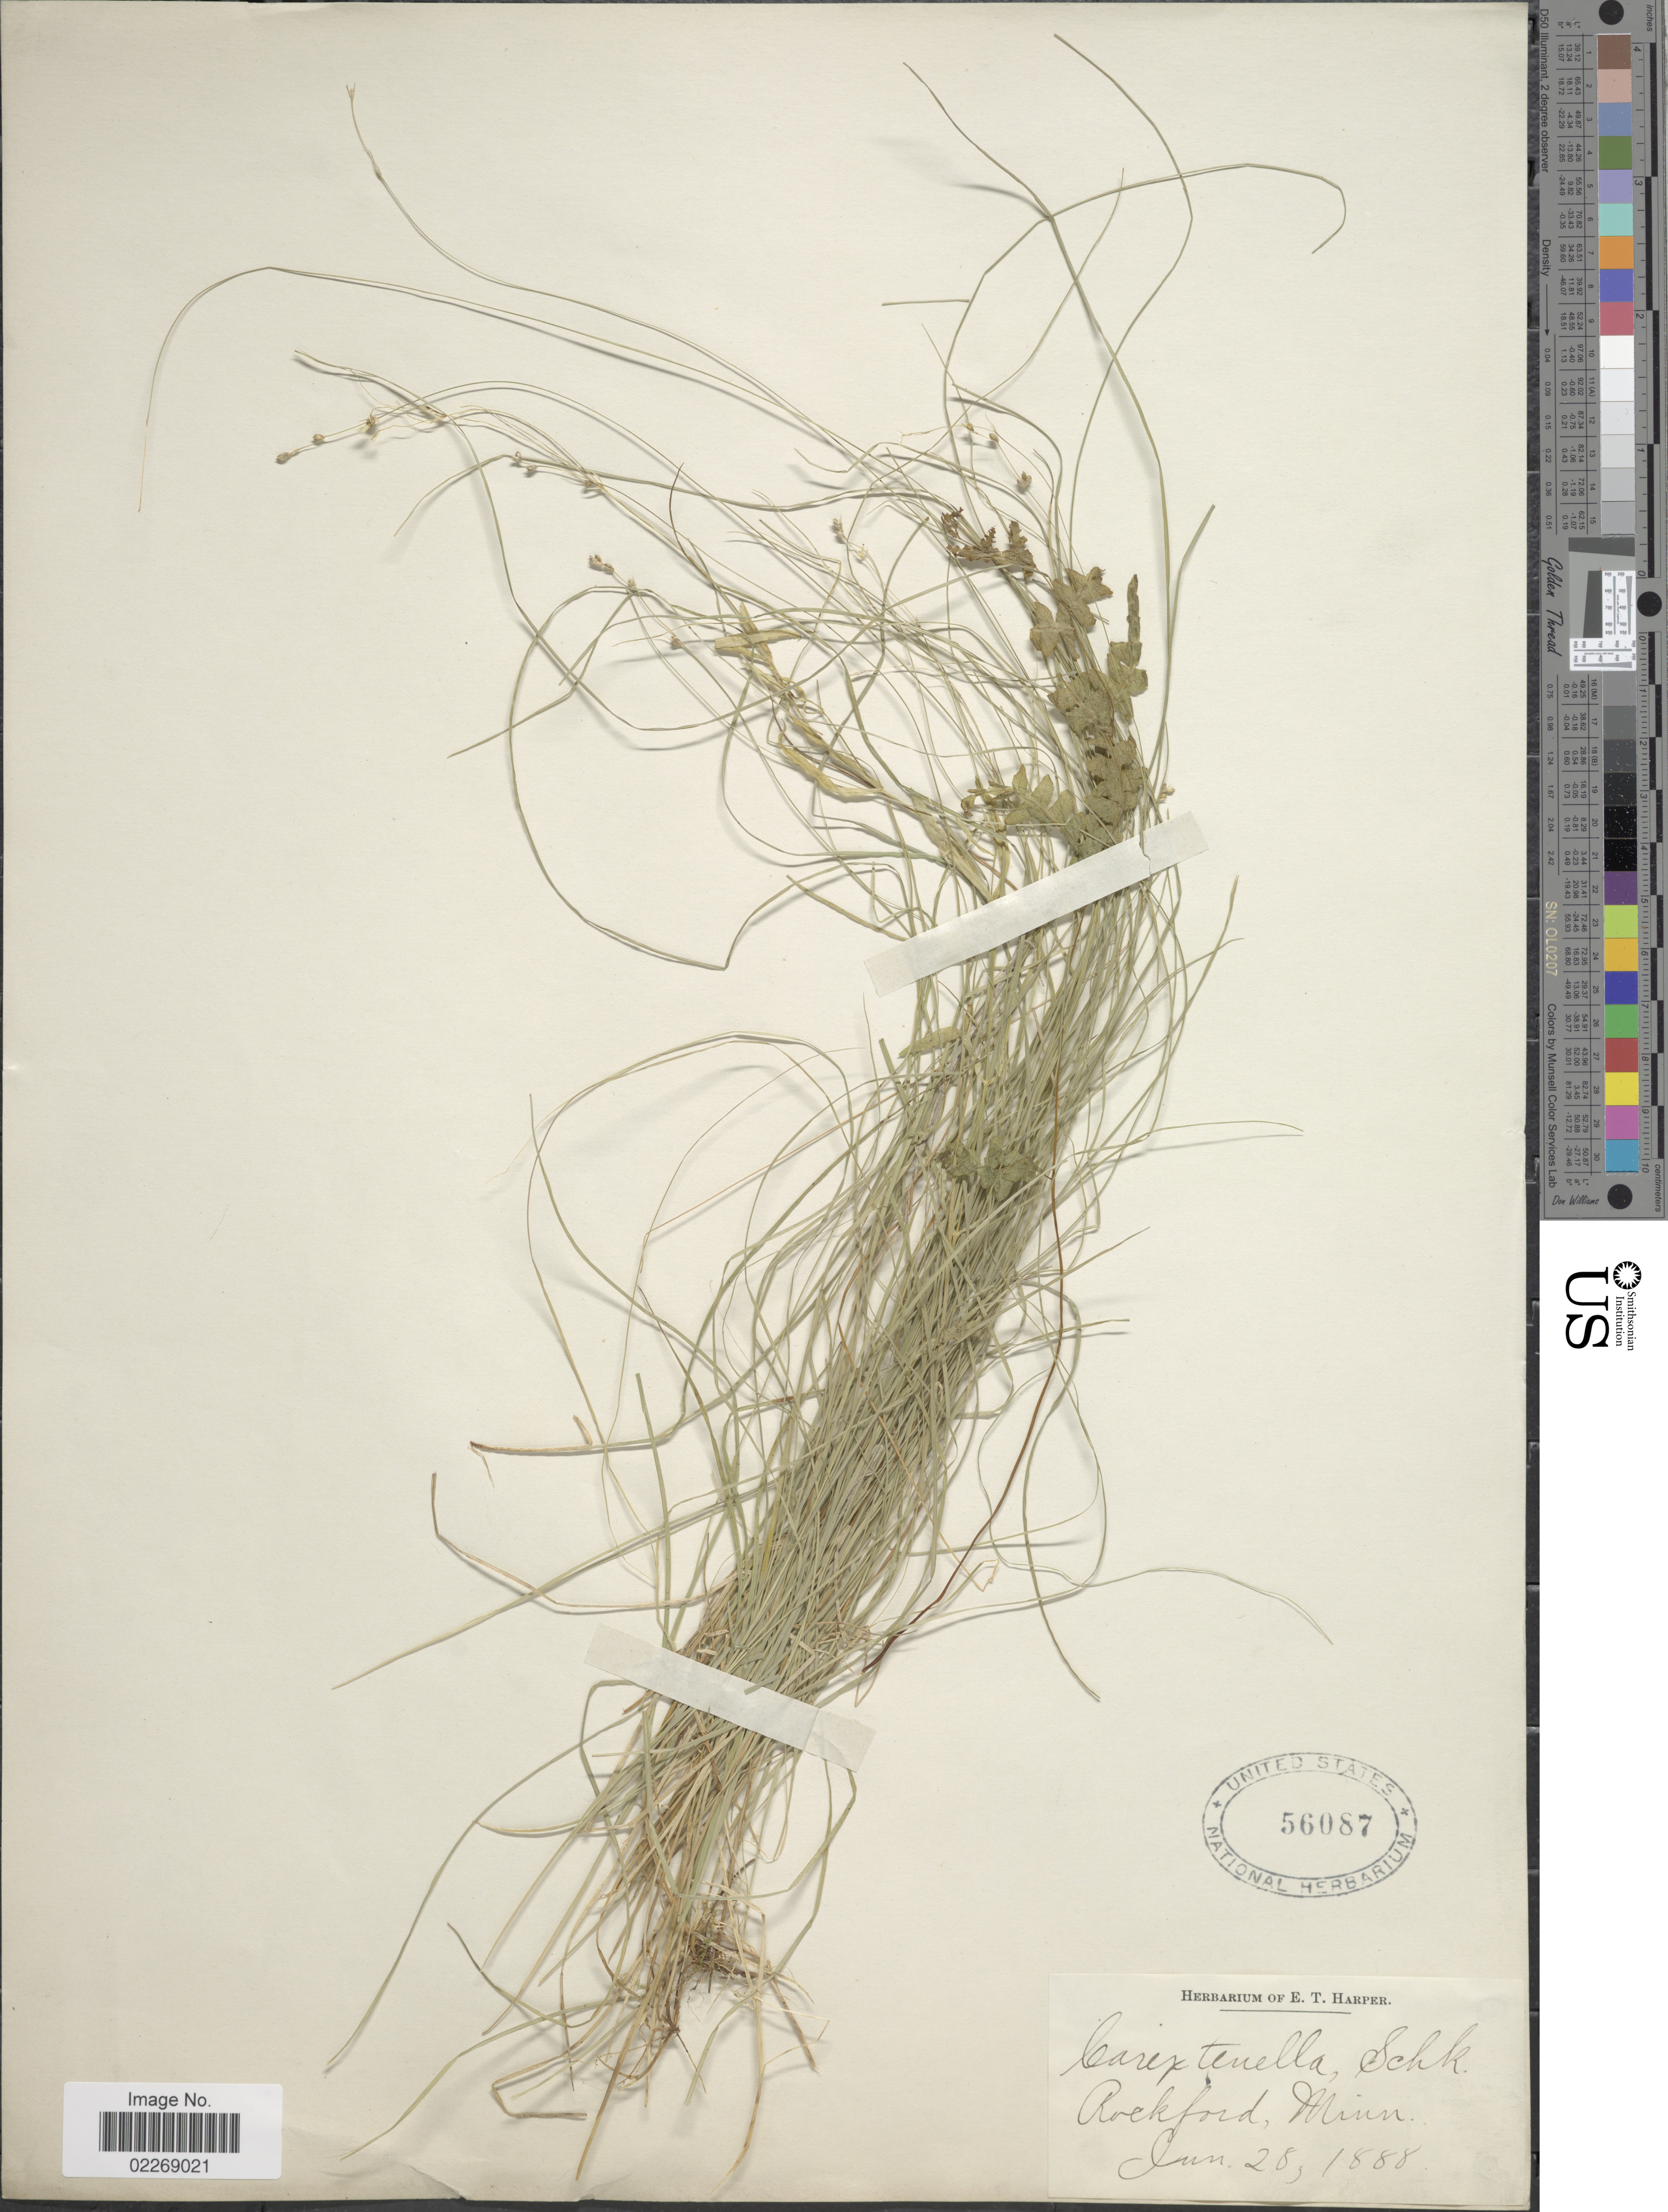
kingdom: Plantae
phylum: Tracheophyta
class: Liliopsida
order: Poales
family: Cyperaceae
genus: Carex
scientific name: Carex disperma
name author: Dewey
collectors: Ex Herb. E. T. Harper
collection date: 1888-06-28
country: United States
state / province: Minnesota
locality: Rockford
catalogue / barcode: US 56087